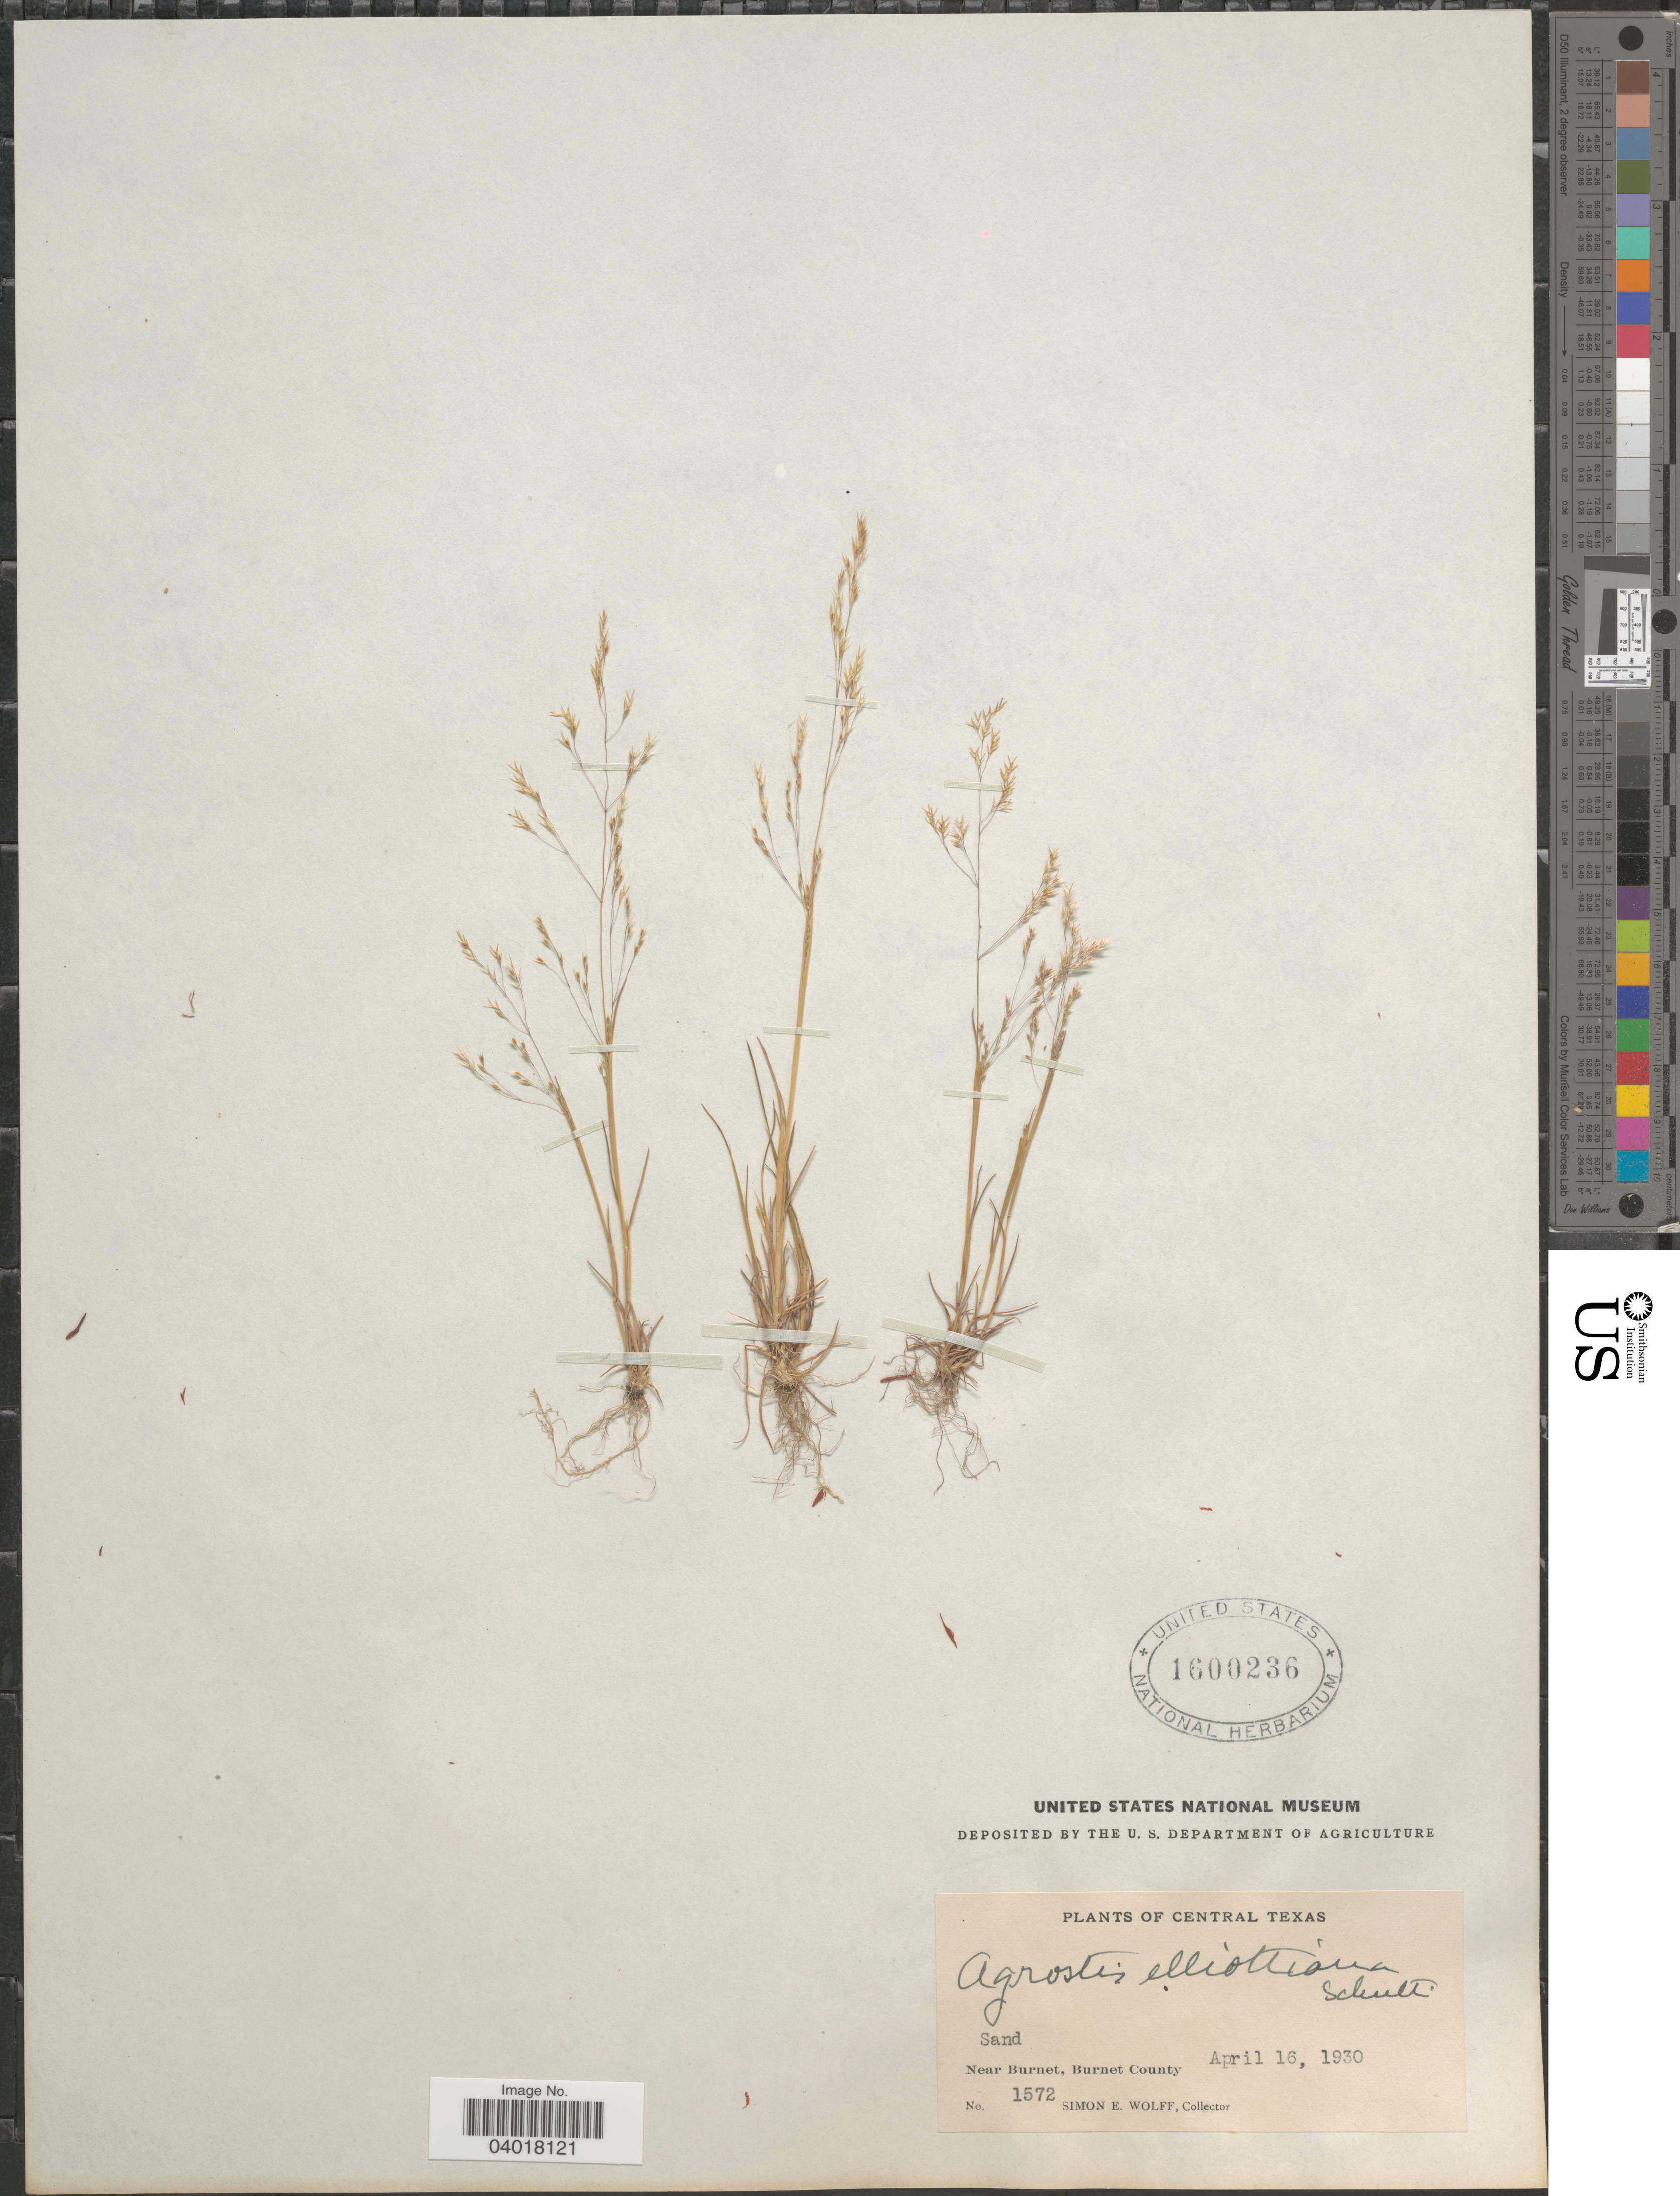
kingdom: Plantae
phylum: Tracheophyta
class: Liliopsida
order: Poales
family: Poaceae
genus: Agrostis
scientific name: Agrostis elliottiana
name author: Schult.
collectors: S. E. Wolff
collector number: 1572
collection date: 1930-04-16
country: United States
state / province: Texas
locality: Central Texas. Near Burnet, Burnet County.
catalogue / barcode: US 1600236